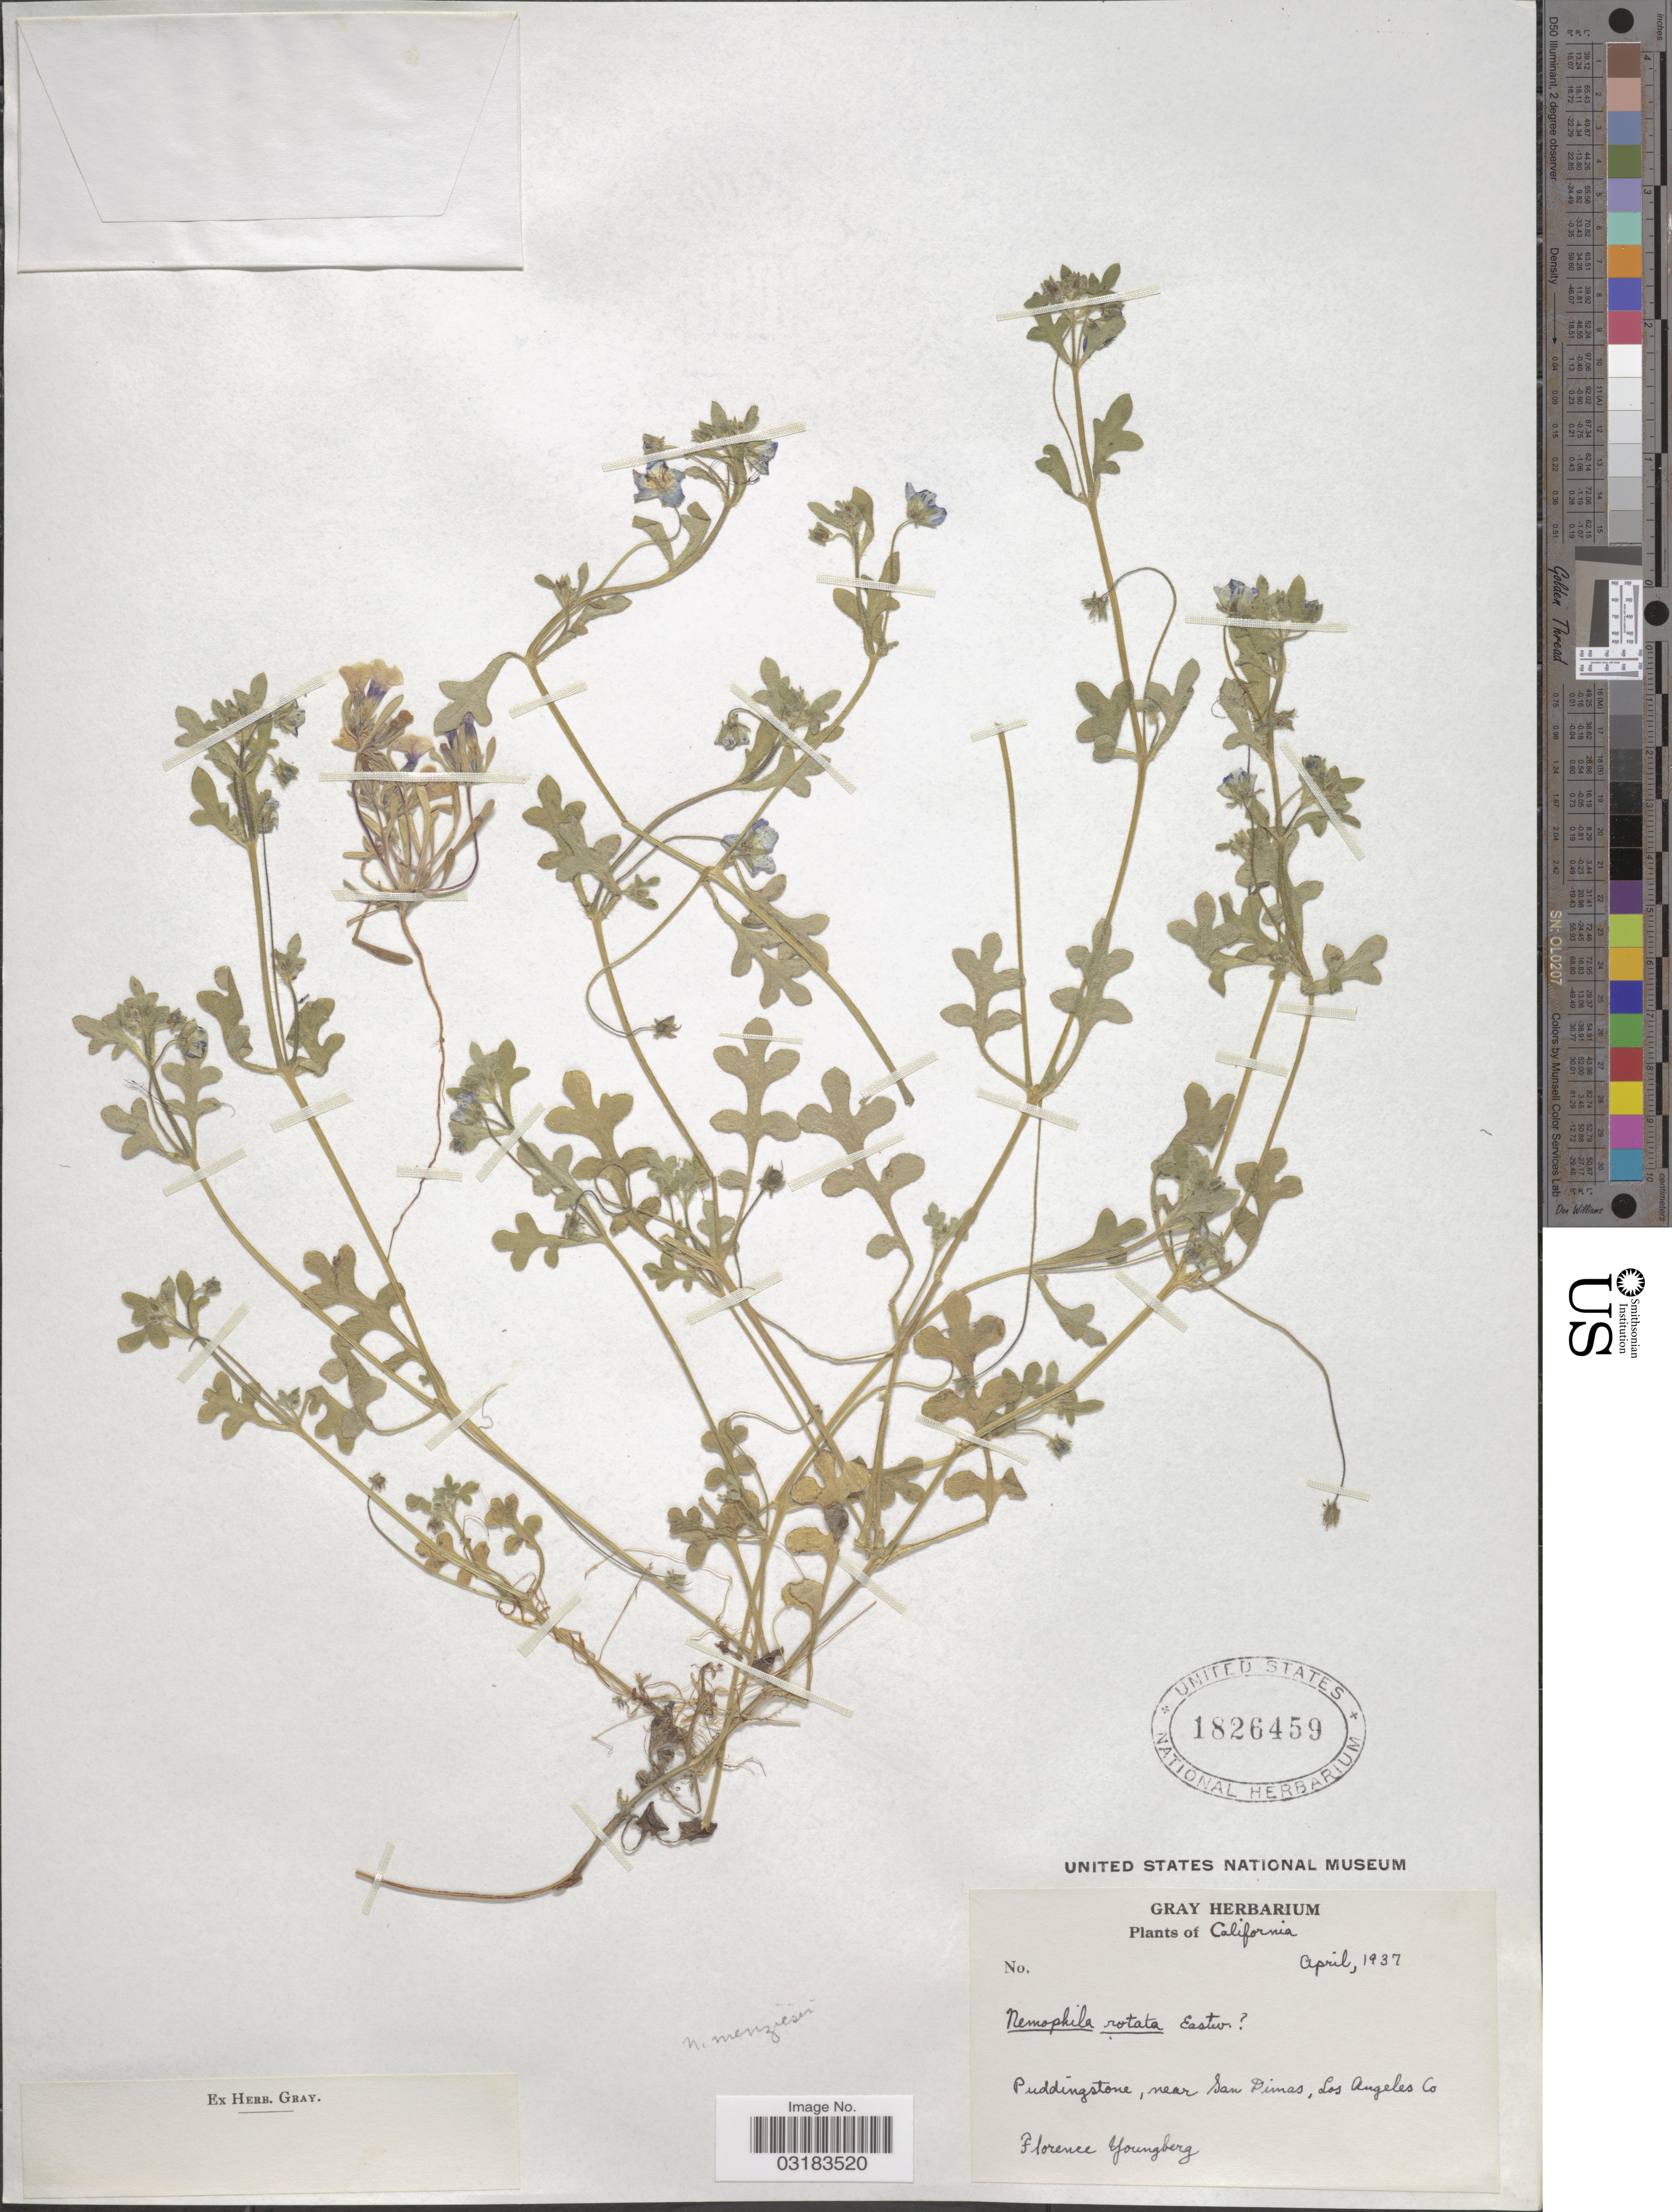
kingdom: Plantae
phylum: Tracheophyta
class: Magnoliopsida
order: Boraginales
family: Hydrophyllaceae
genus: Nemophila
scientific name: Nemophila menziesii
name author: Hook. & Arn.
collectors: F. Youngberg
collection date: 1937-04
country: United States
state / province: California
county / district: Los Angeles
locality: Puddingstone, near San Dimas, Los Angeles Co.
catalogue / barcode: US 1826459